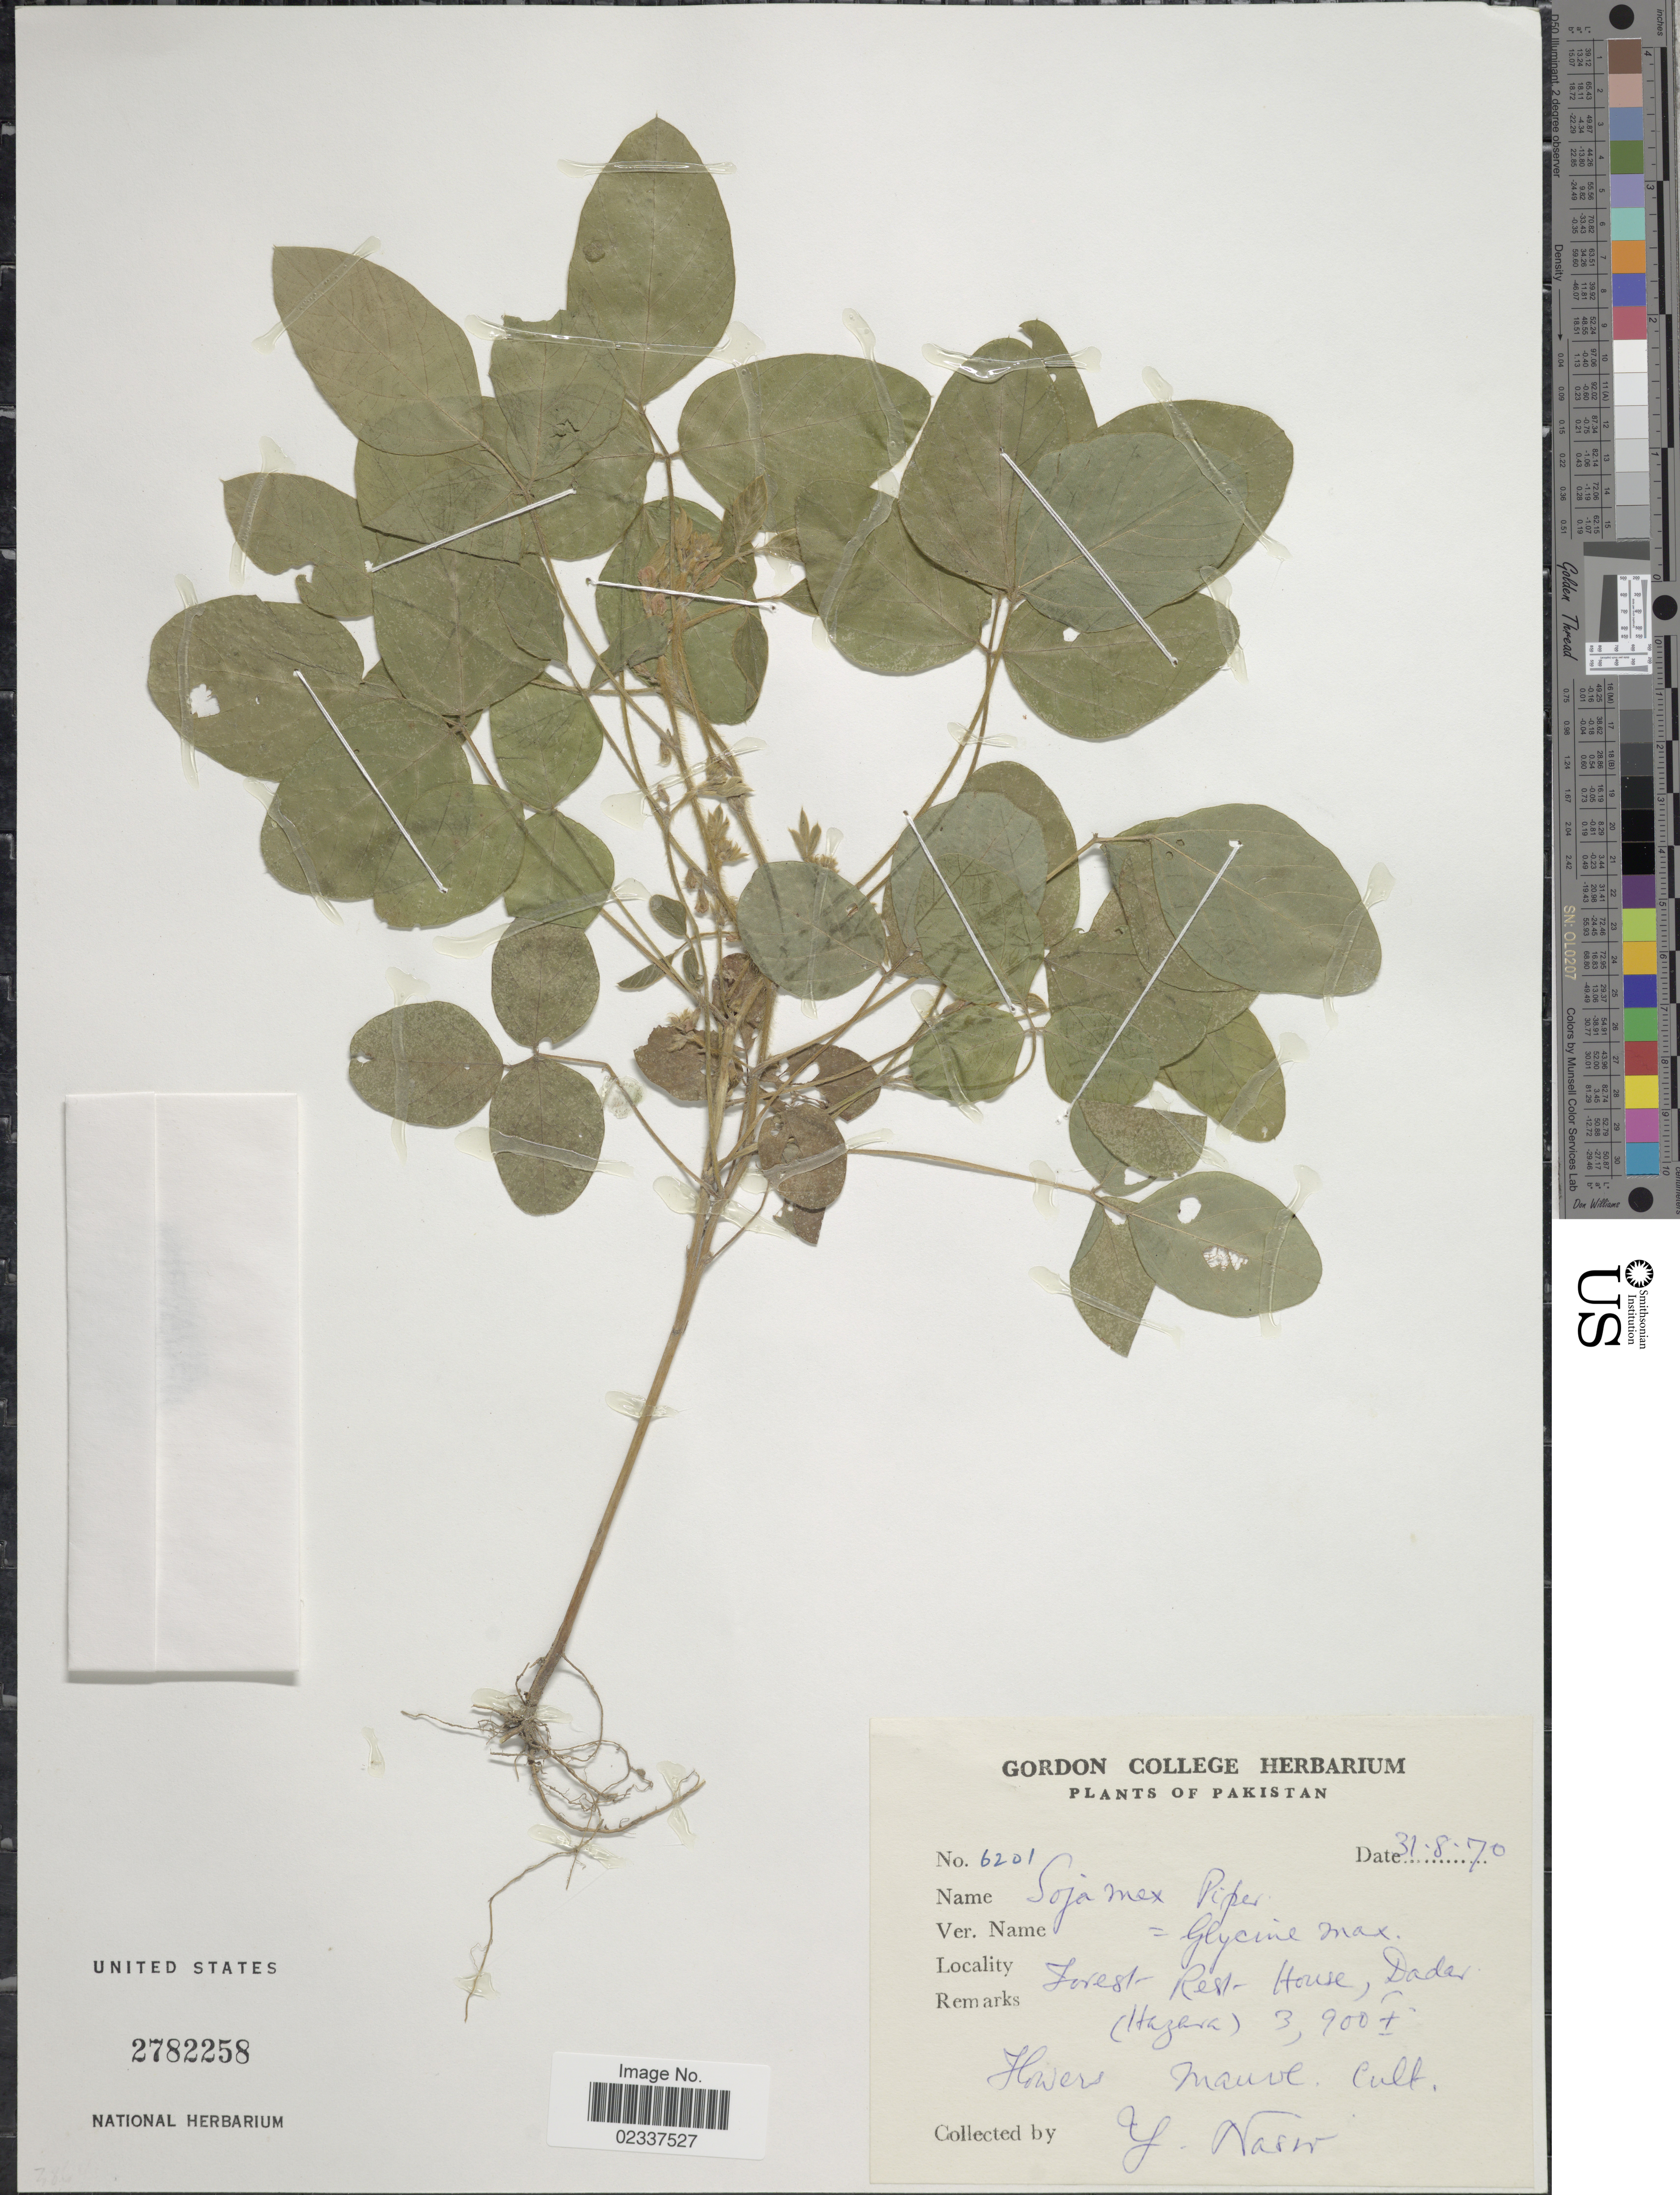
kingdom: Plantae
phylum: Tracheophyta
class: Magnoliopsida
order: Fabales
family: Fabaceae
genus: Glycine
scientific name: Glycine max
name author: (L.) Merr.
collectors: Y. Nasir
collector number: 6201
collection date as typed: Transcribed d/m/y: 31/8/70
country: Pakistan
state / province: Khyber Pakhtunkhwa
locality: Pakistan, Forest Rest House, Dadar (Hazara)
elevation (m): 1189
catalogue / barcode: US 2782258